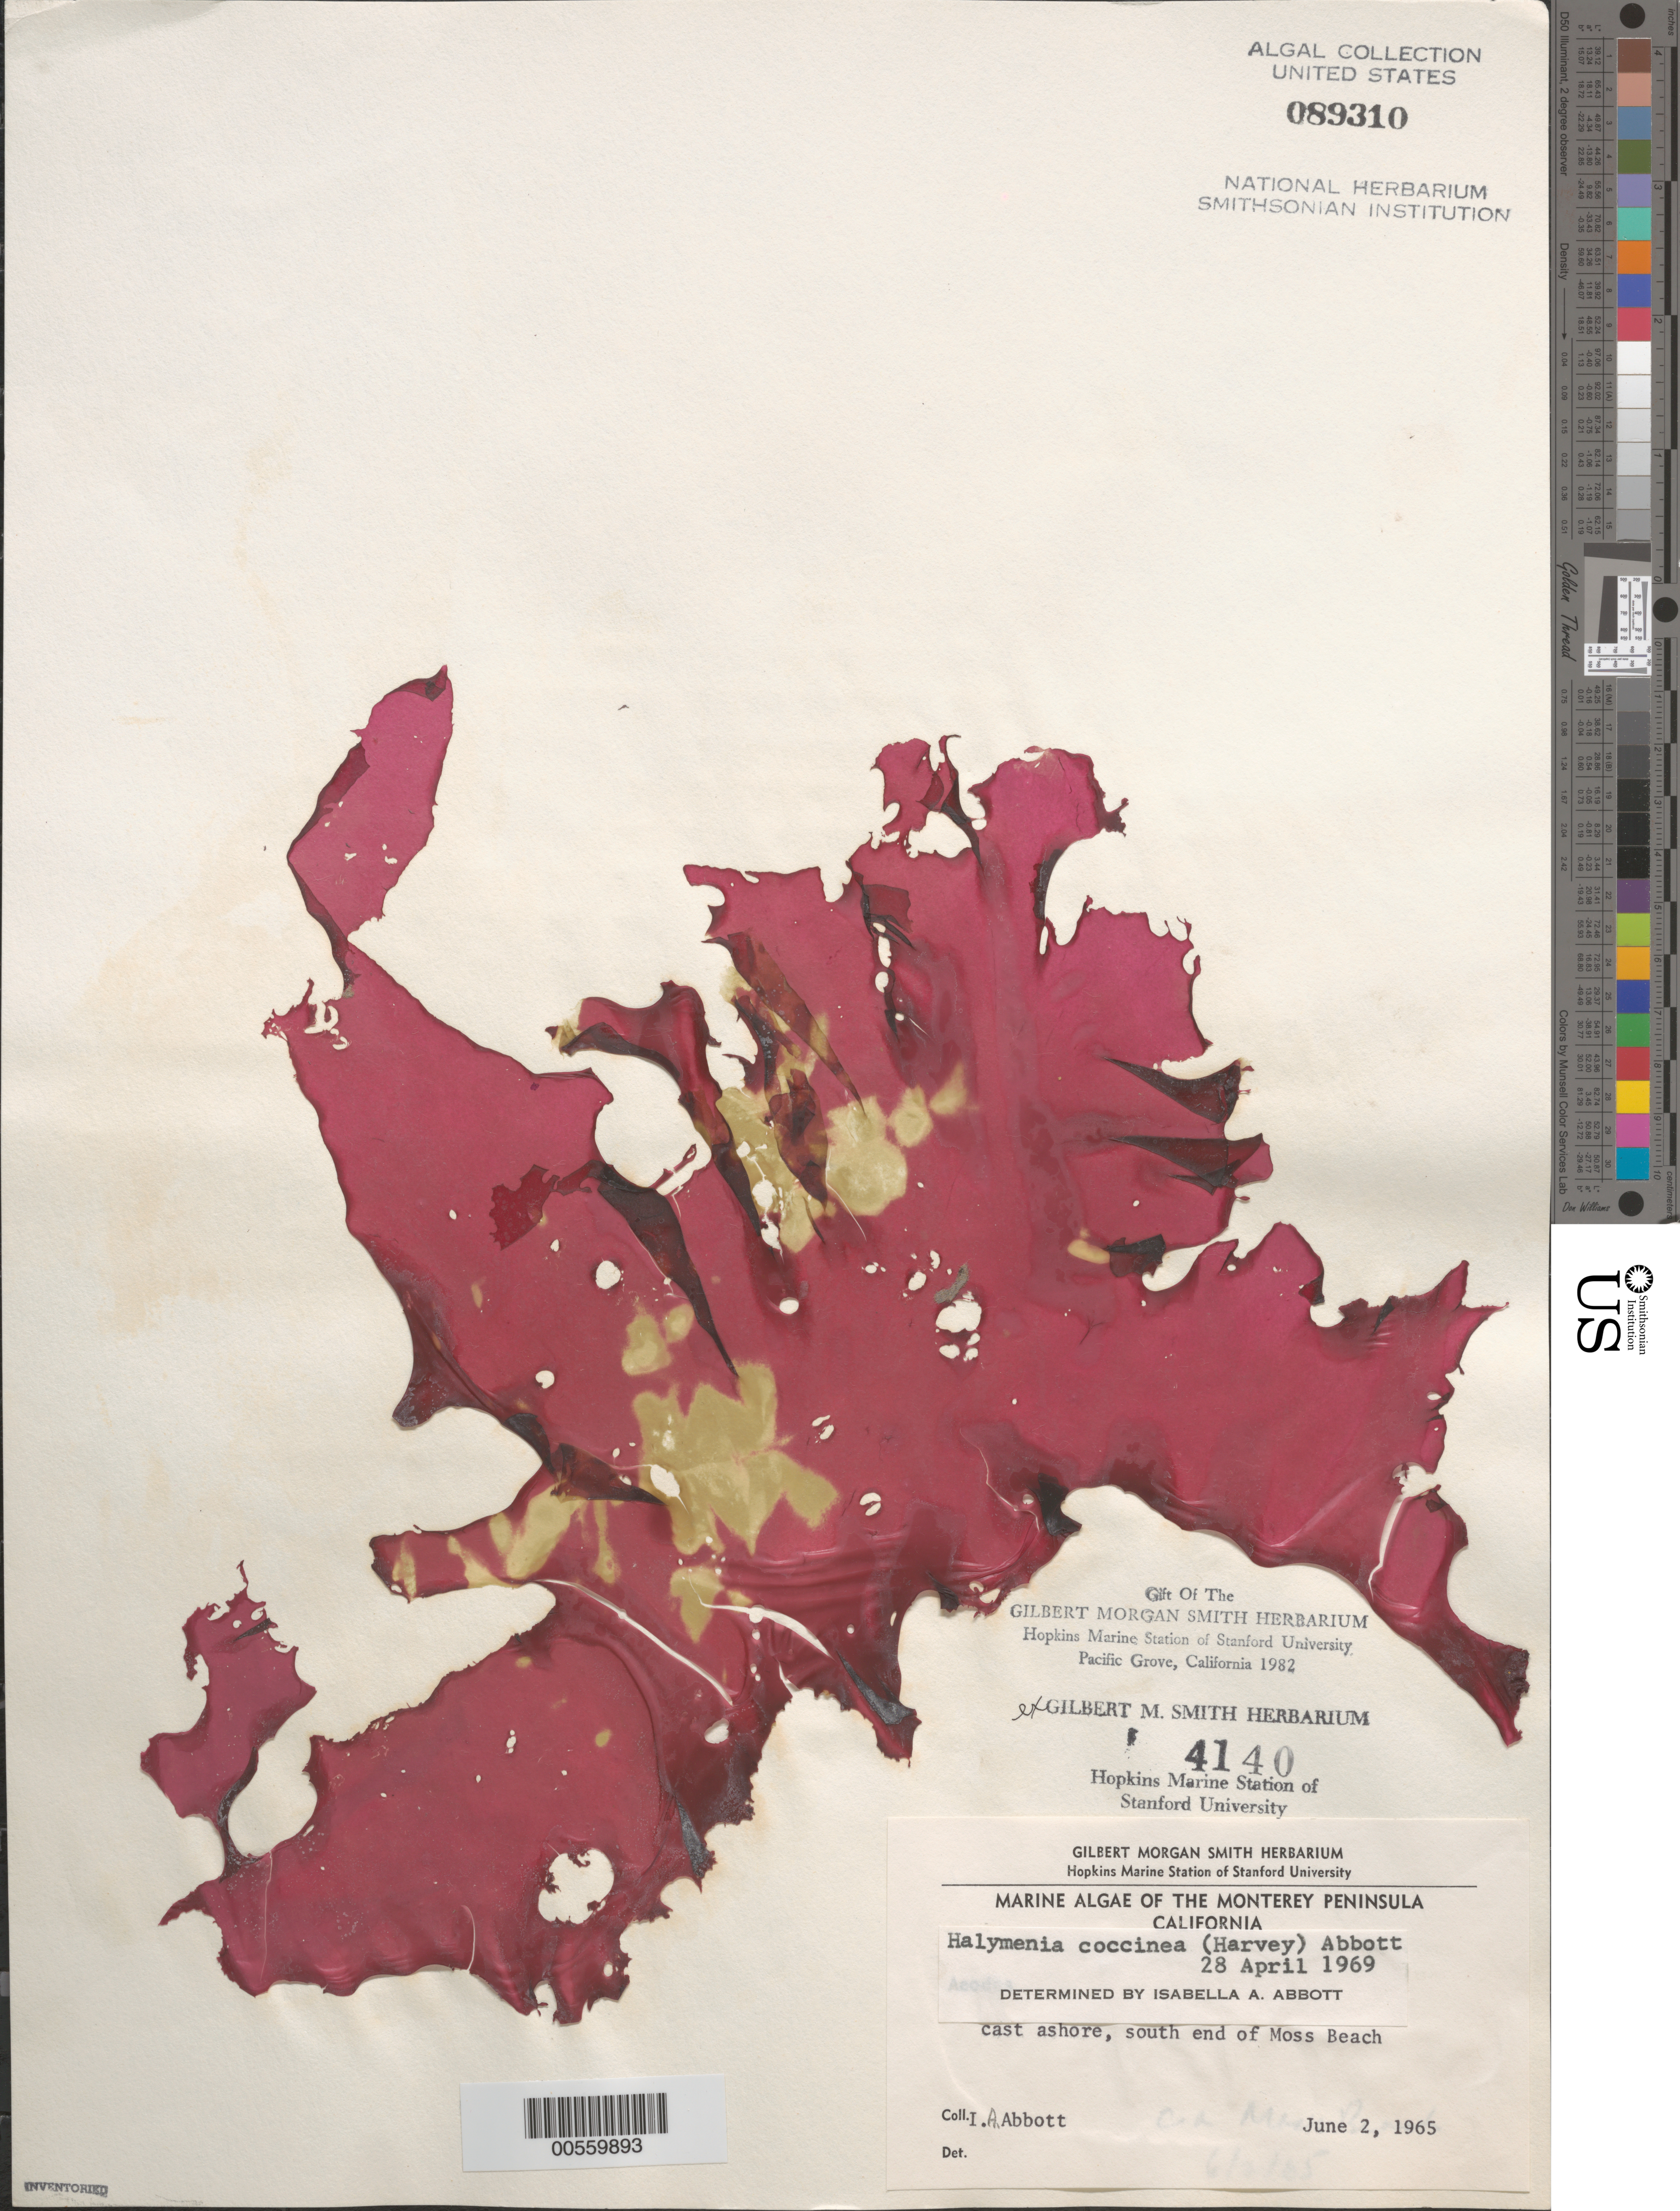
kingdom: Plantae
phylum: Rhodophyta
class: Florideophyceae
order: Gigartinales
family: Dumontiaceae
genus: Weeksia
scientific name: Weeksia coccinea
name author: (Harv.) S.C. Lindstrom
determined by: Algae name updating Project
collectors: I. A. Abbott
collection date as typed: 02 Jun 1965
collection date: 1965-06-02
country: United States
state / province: California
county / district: Monterey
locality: Moss Beach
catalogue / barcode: US 89310